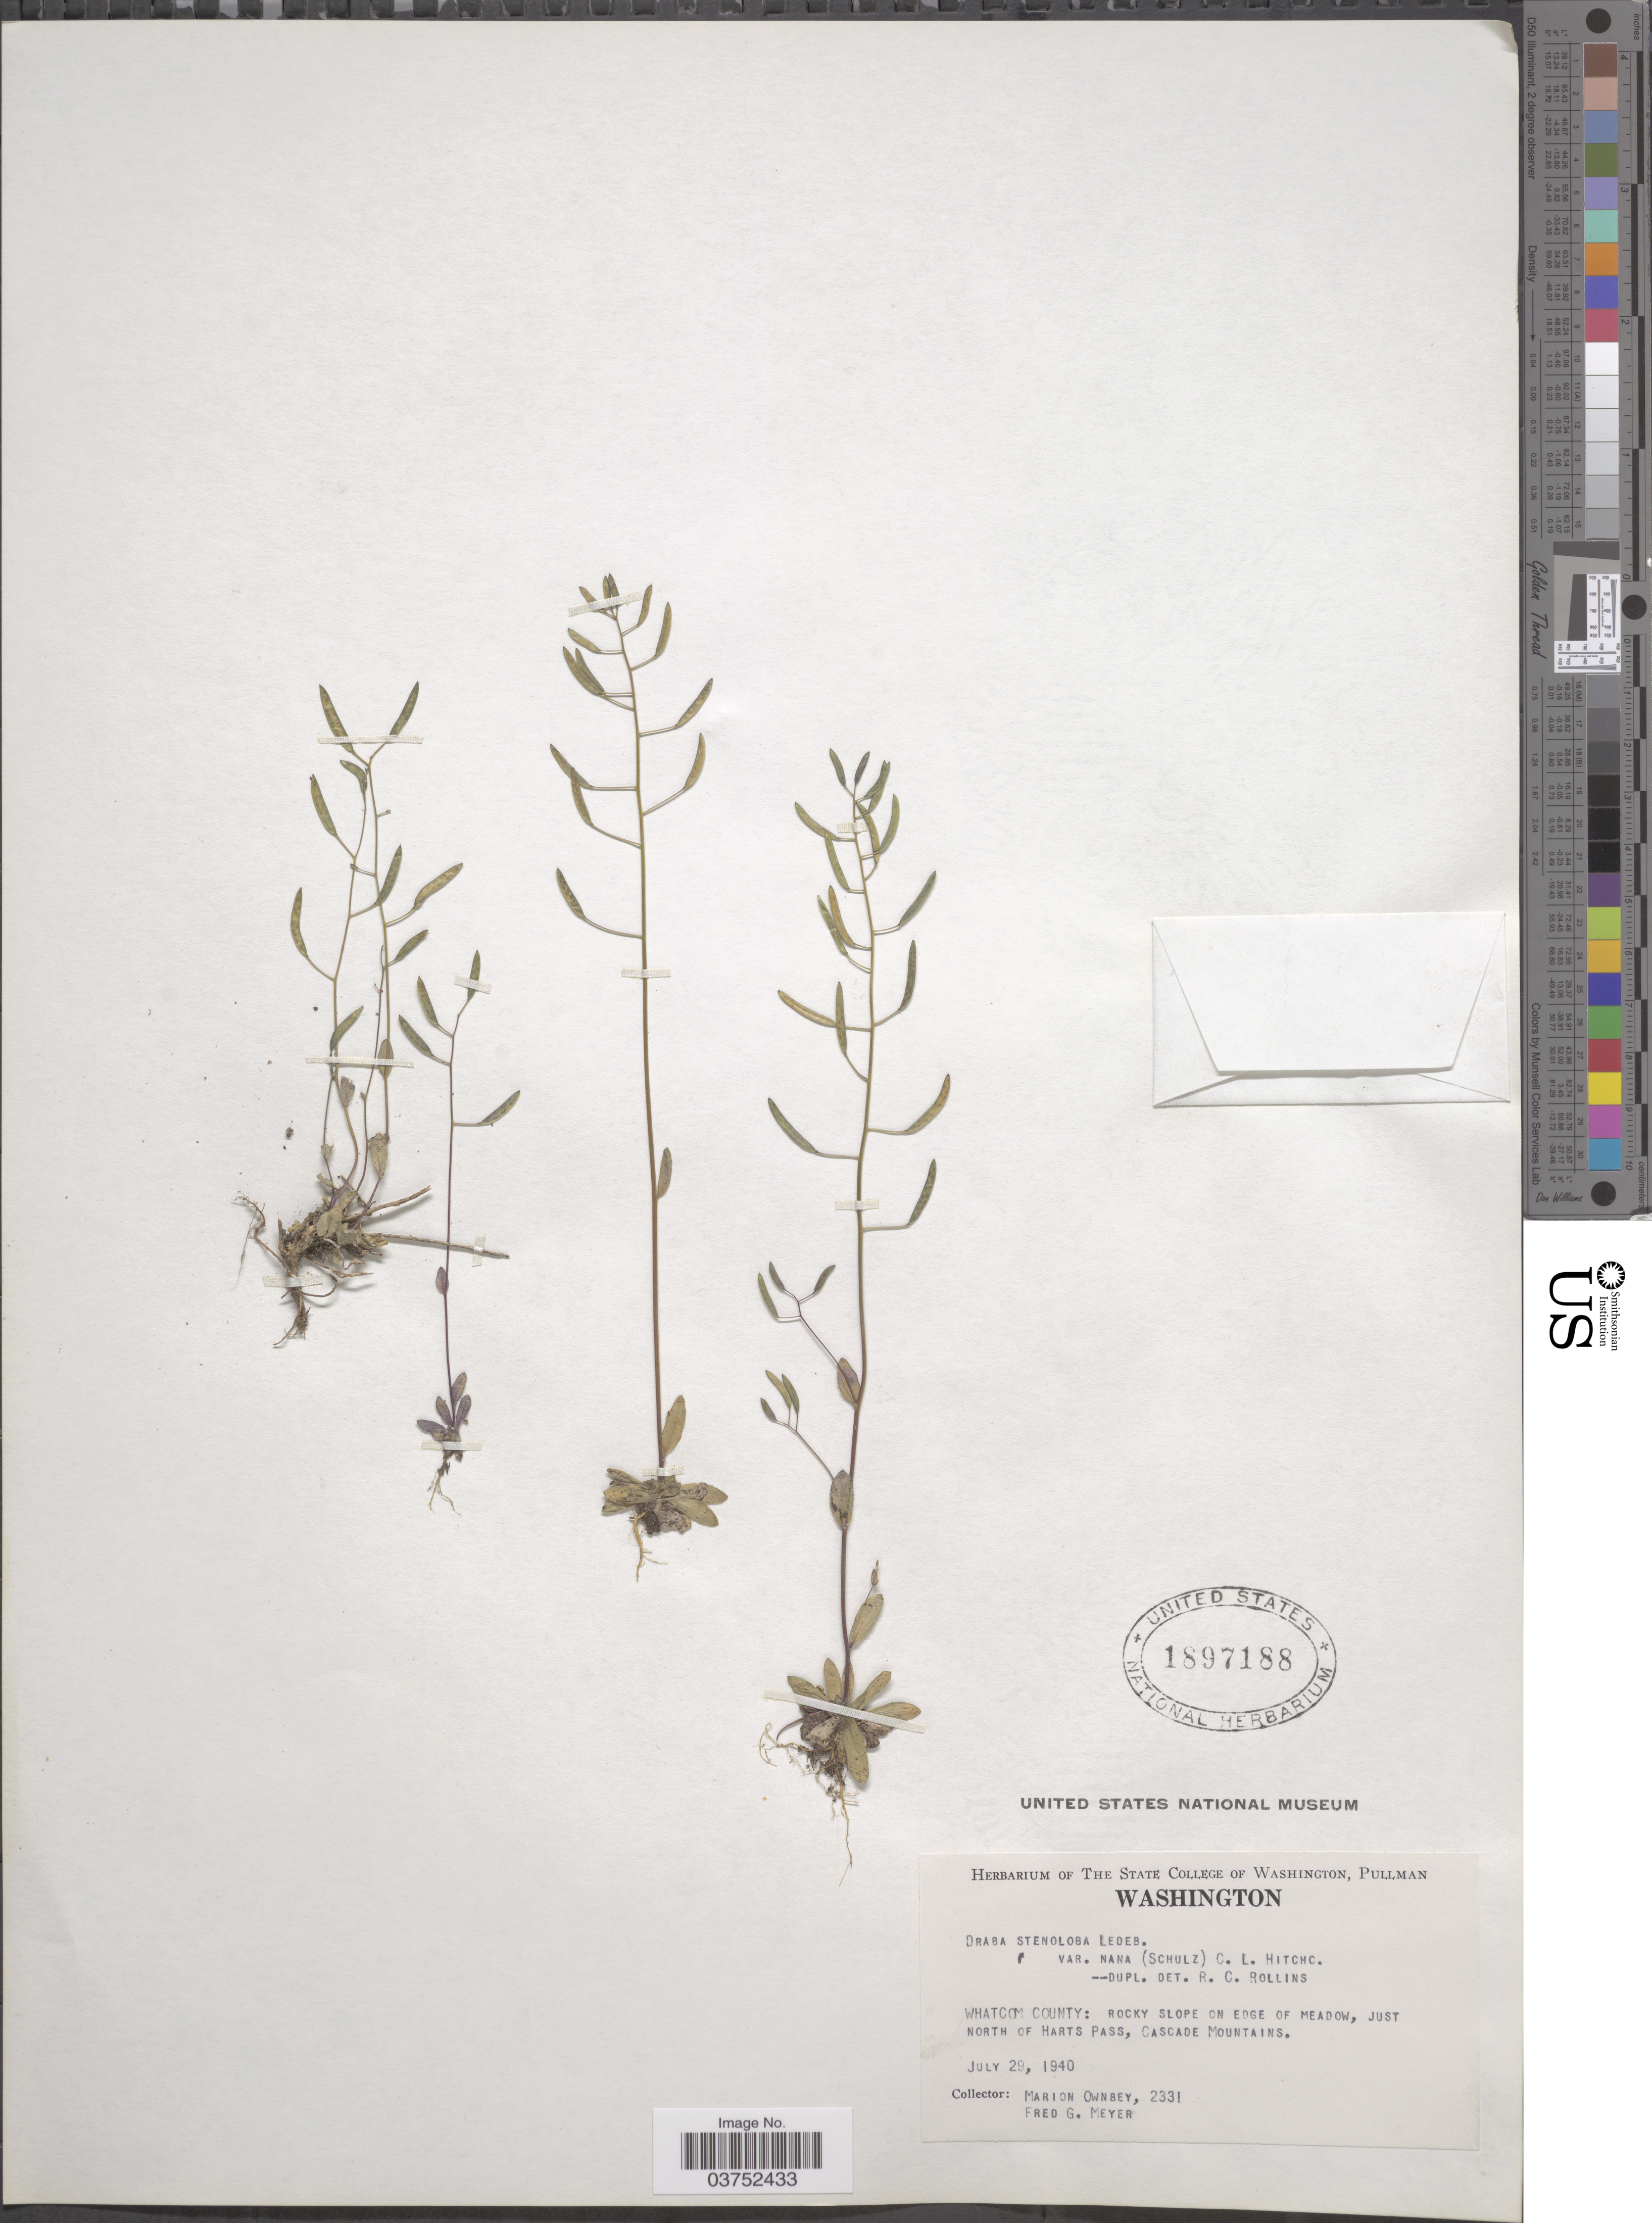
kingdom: Plantae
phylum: Tracheophyta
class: Magnoliopsida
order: Brassicales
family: Brassicaceae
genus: Draba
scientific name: Draba stenoloba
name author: Ledeb.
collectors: M. Ownbey & F. G. Meyer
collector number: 2331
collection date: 1940-07-29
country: United States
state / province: Washington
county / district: Whatcom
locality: Whatcom County: rocky slope on edge of meadow, just north of Harts Pass, Cascade Mountains.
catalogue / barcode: US 1897188